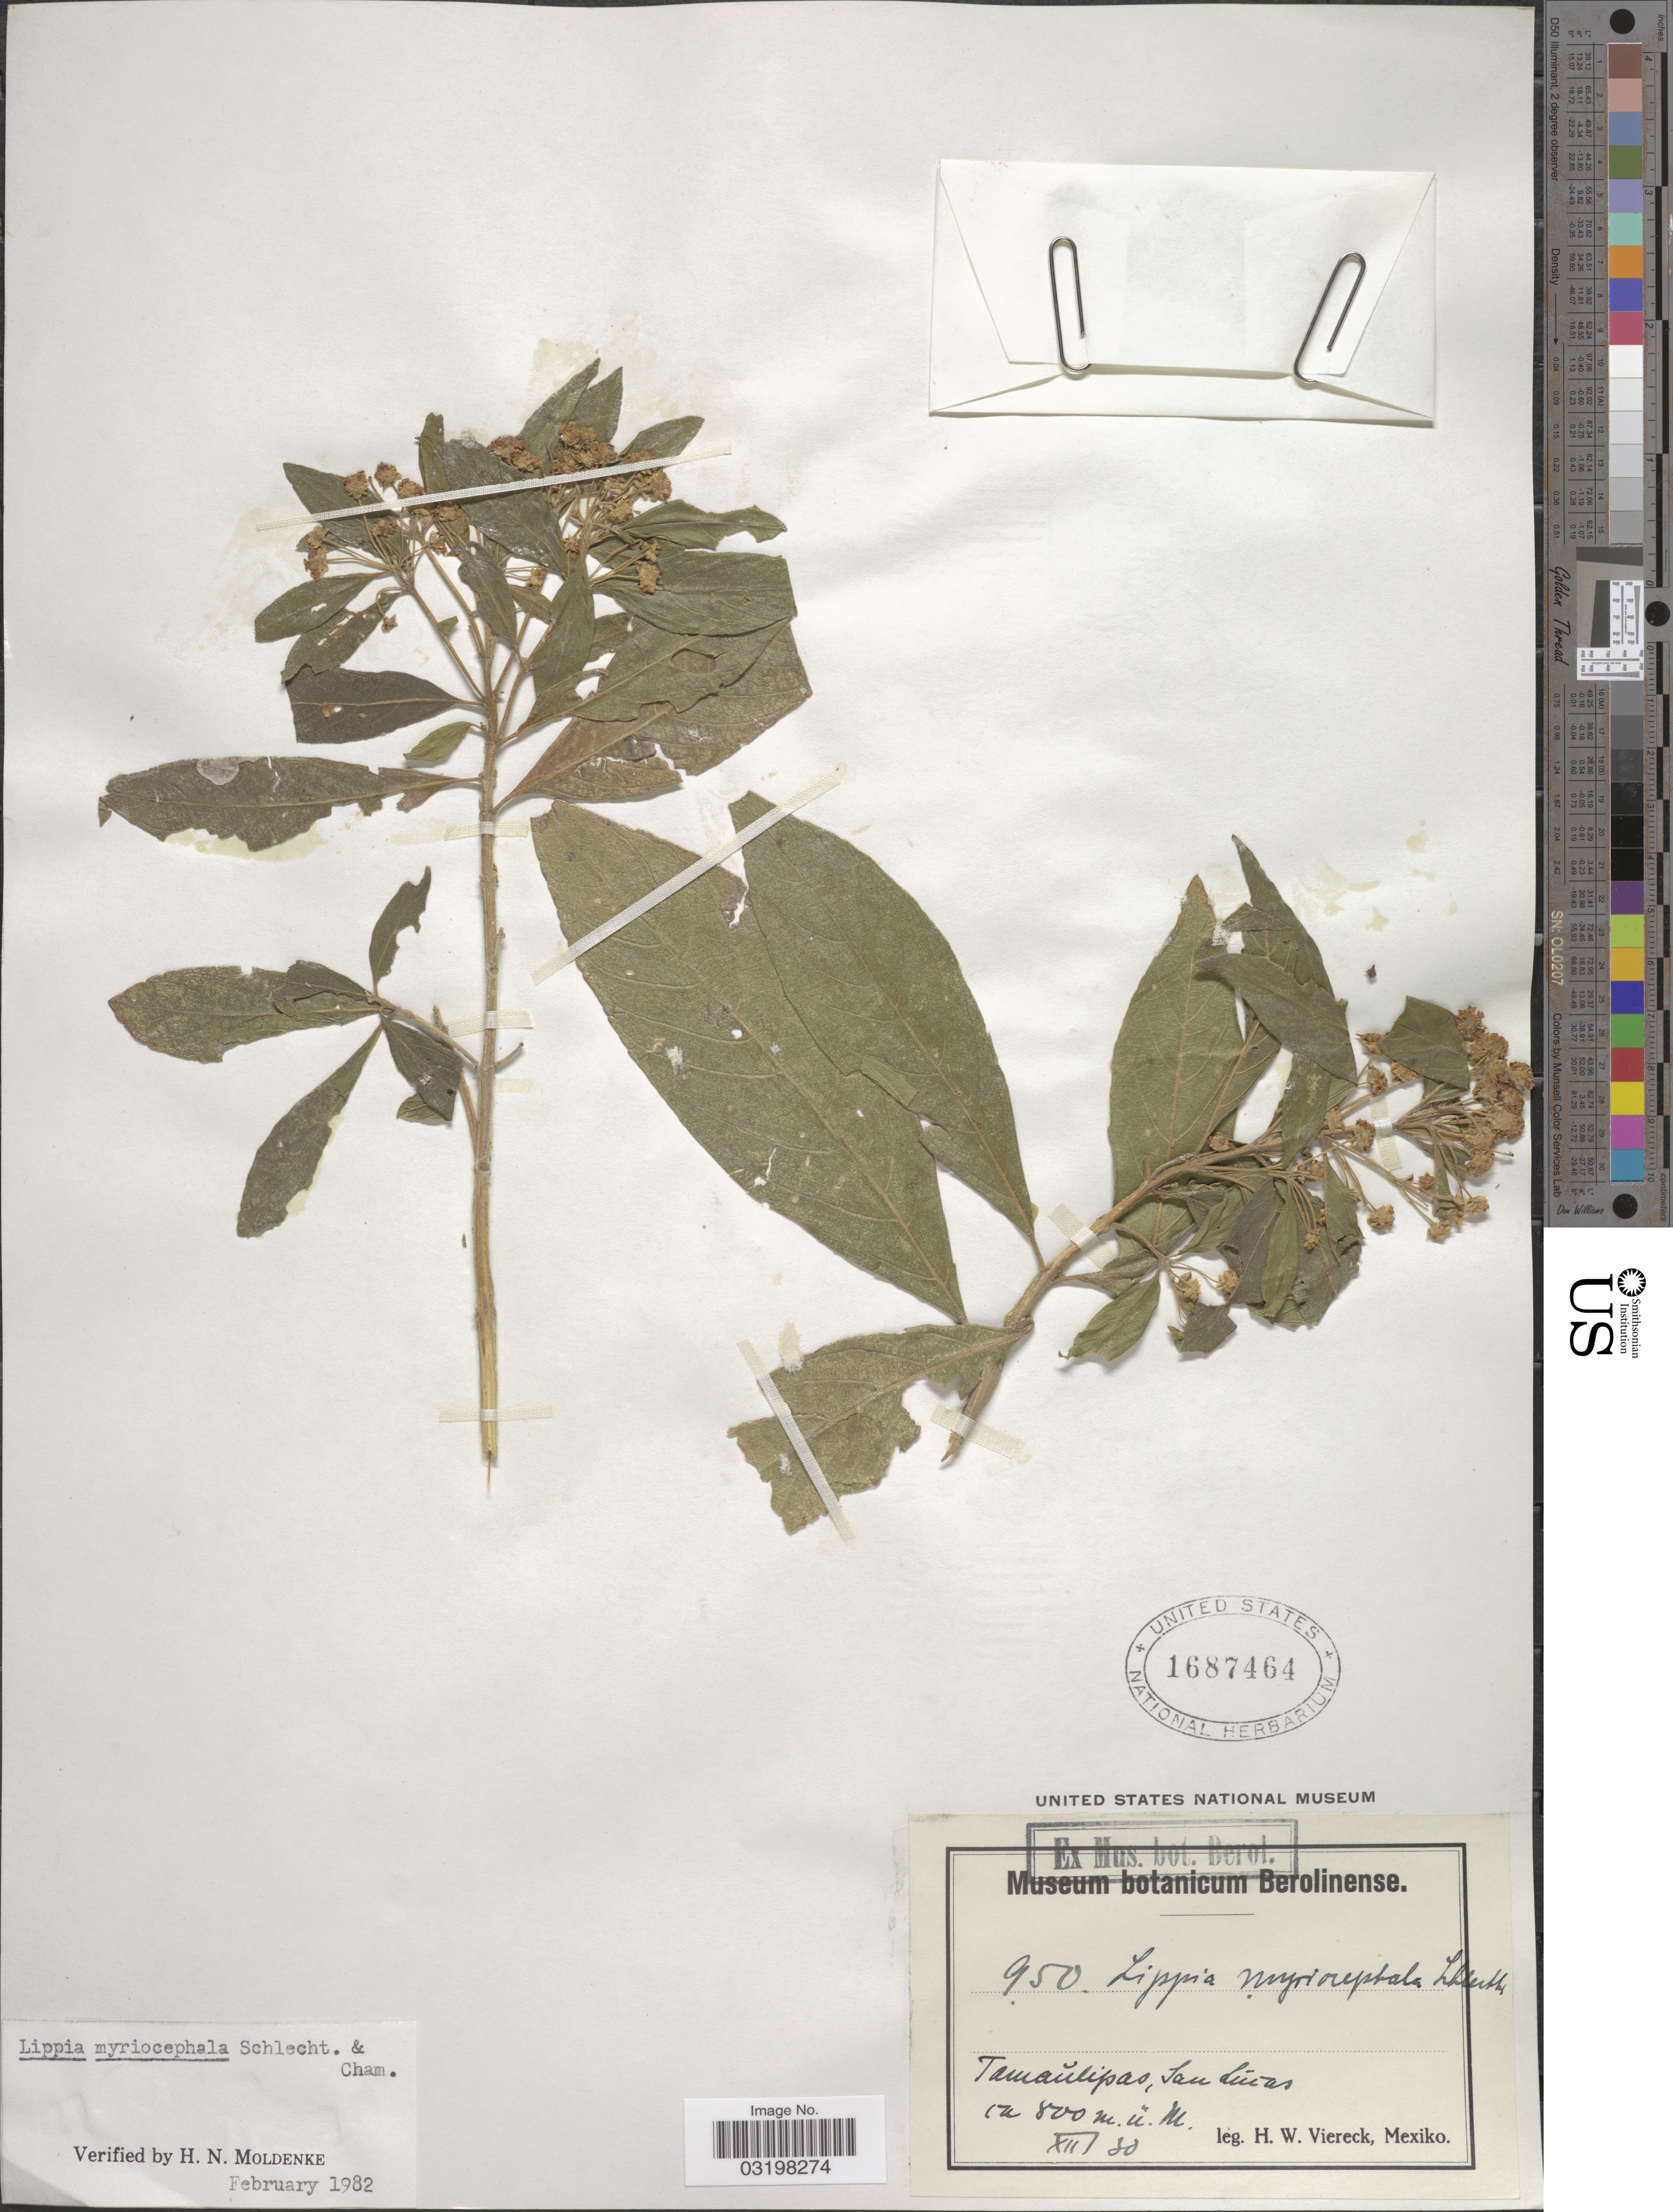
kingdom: Plantae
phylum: Tracheophyta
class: Magnoliopsida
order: Lamiales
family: Verbenaceae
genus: Lippia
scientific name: Lippia myriocephala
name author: Schltdl. & Cham.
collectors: H. W. Viereck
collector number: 950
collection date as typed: Transcribed d/m/y: /12/30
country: Mexico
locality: Tamaŭlipas, San Lŭcas.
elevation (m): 800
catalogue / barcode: US 1687464